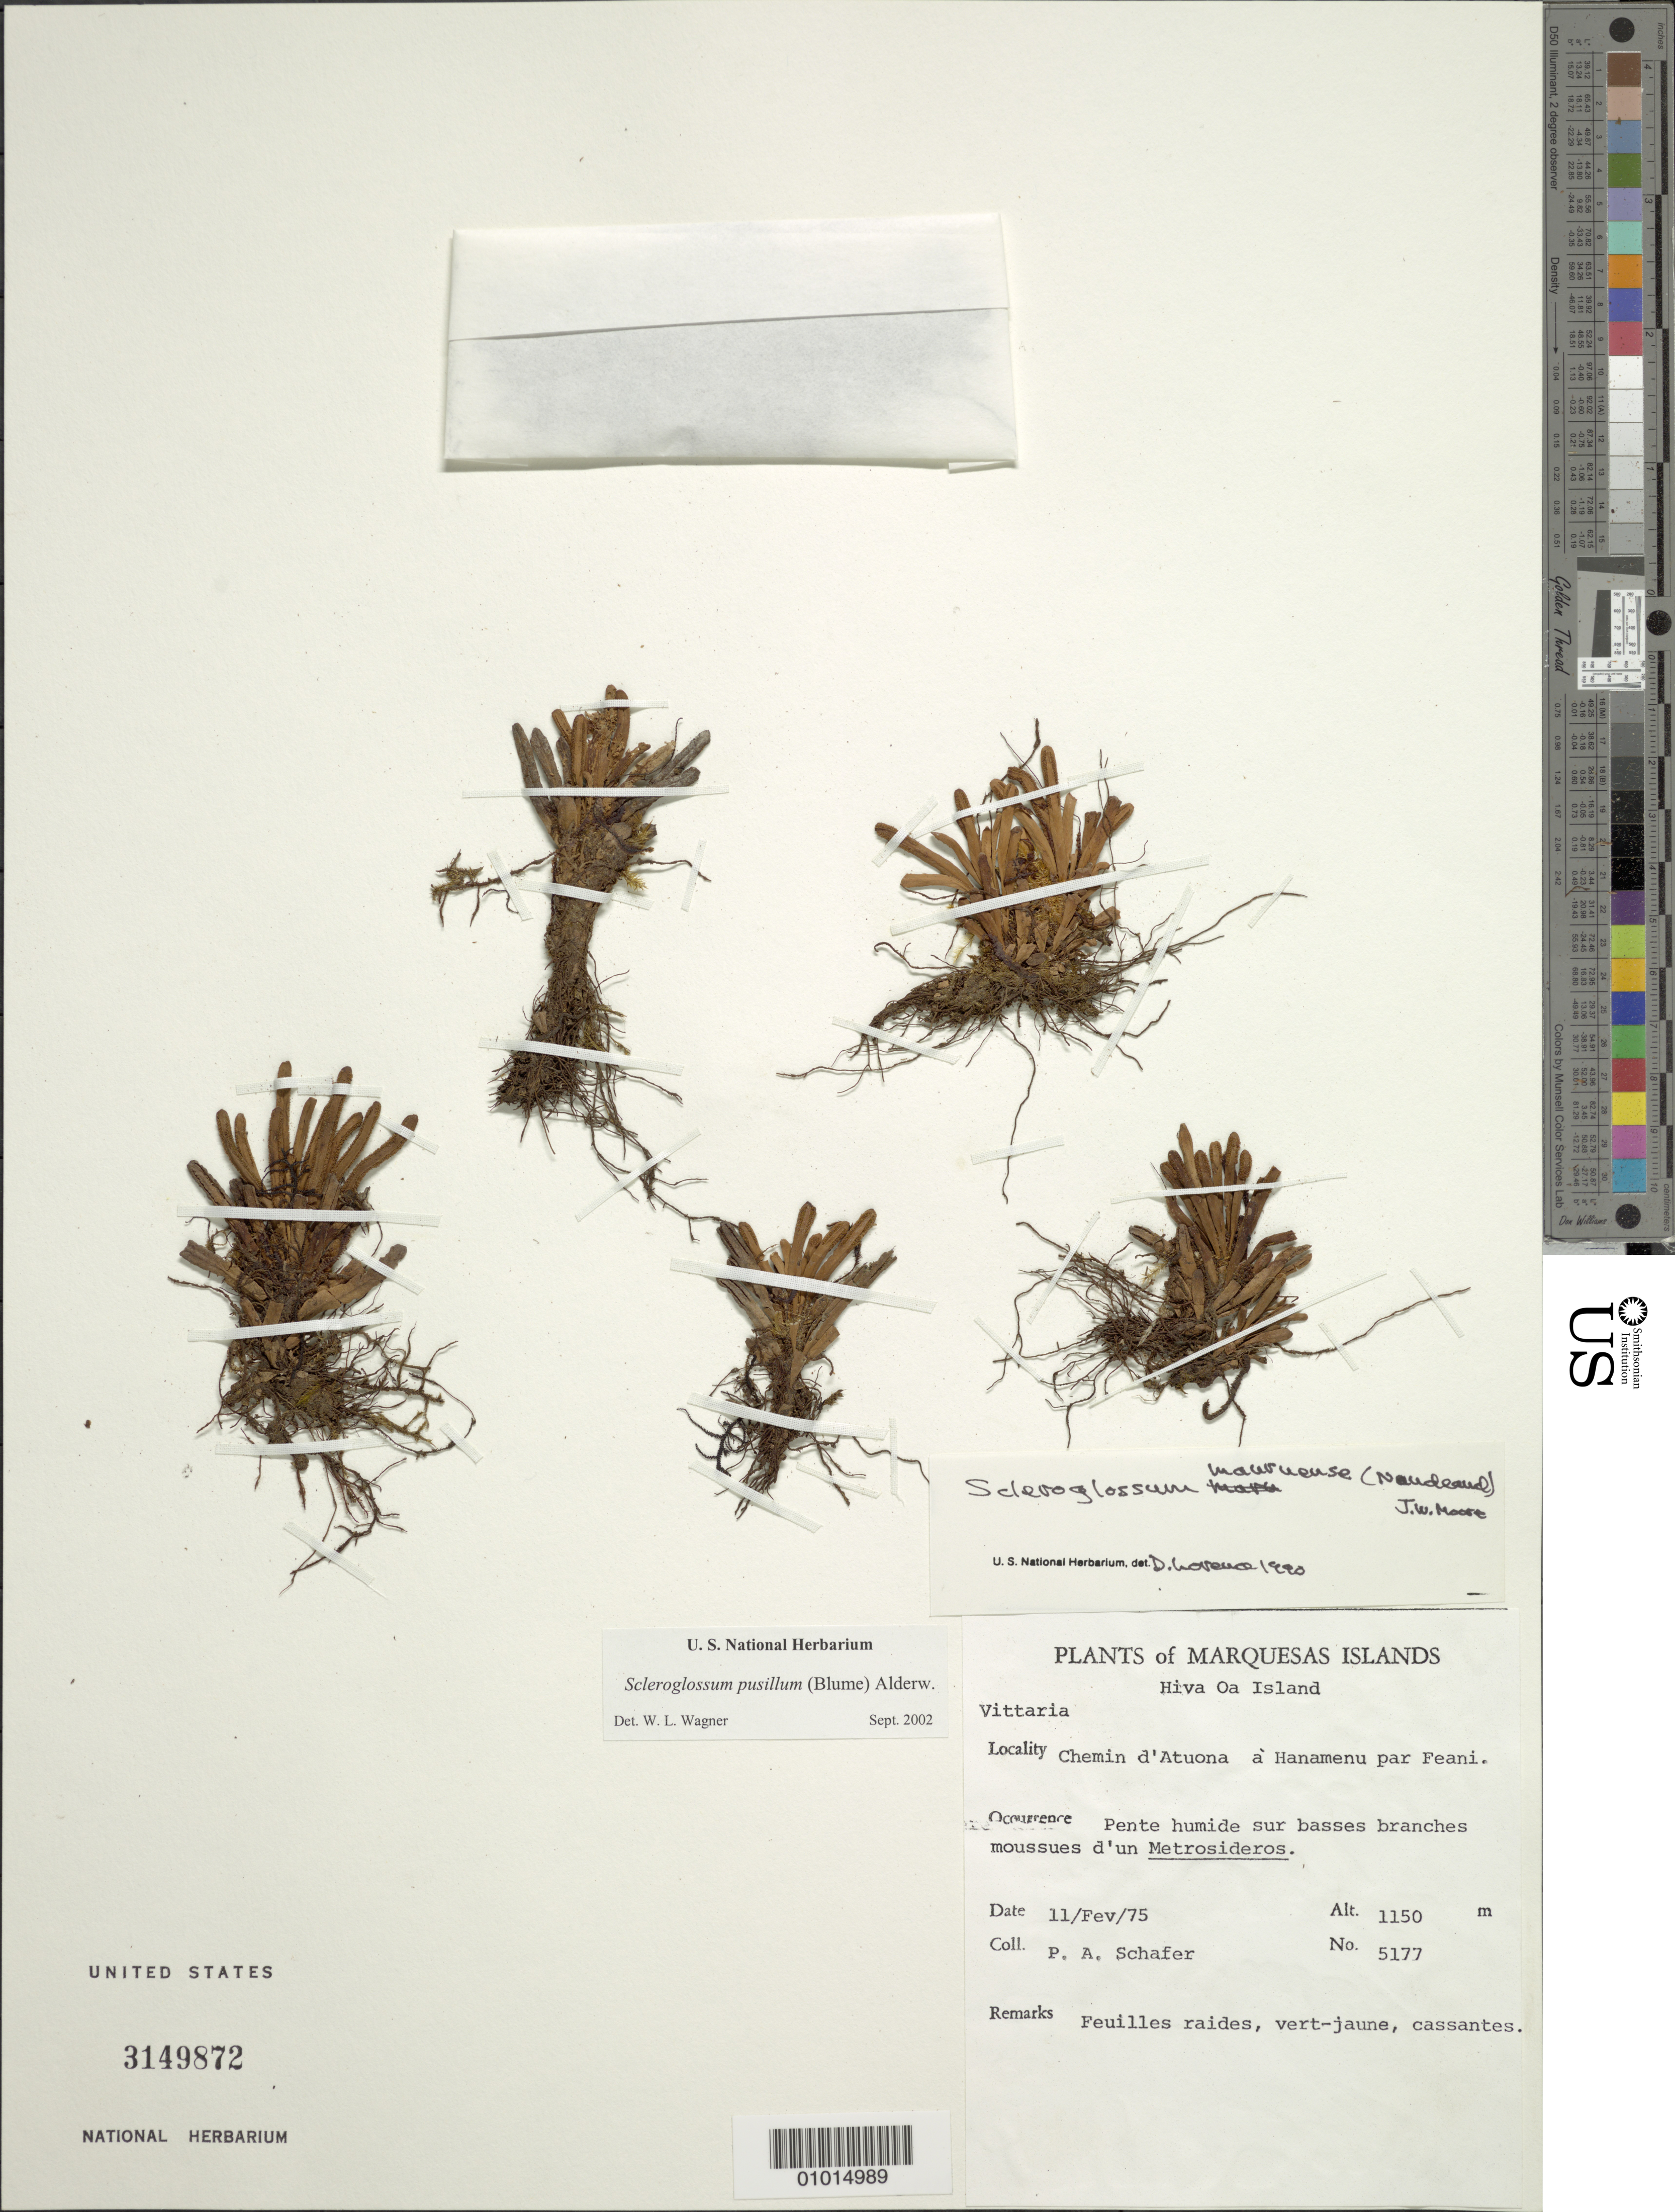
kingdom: Plantae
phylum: Tracheophyta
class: Polypodiopsida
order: Polypodiales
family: Polypodiaceae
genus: Scleroglossum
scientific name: Scleroglossum pusillum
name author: (Blume) Alderw.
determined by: Wagner, W. L., (BOT), Smithsonian Institution - National Museum of Natural History (UNITED STATES)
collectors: P. A. Schäfer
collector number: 5177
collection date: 1975-02-11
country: French Polynesia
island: Hiva Oa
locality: Chemin d'Atuona à Hanamenu par Feani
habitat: Pente humide sur basses branches mousses d'un Metrosideros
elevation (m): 1150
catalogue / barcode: US 3149872